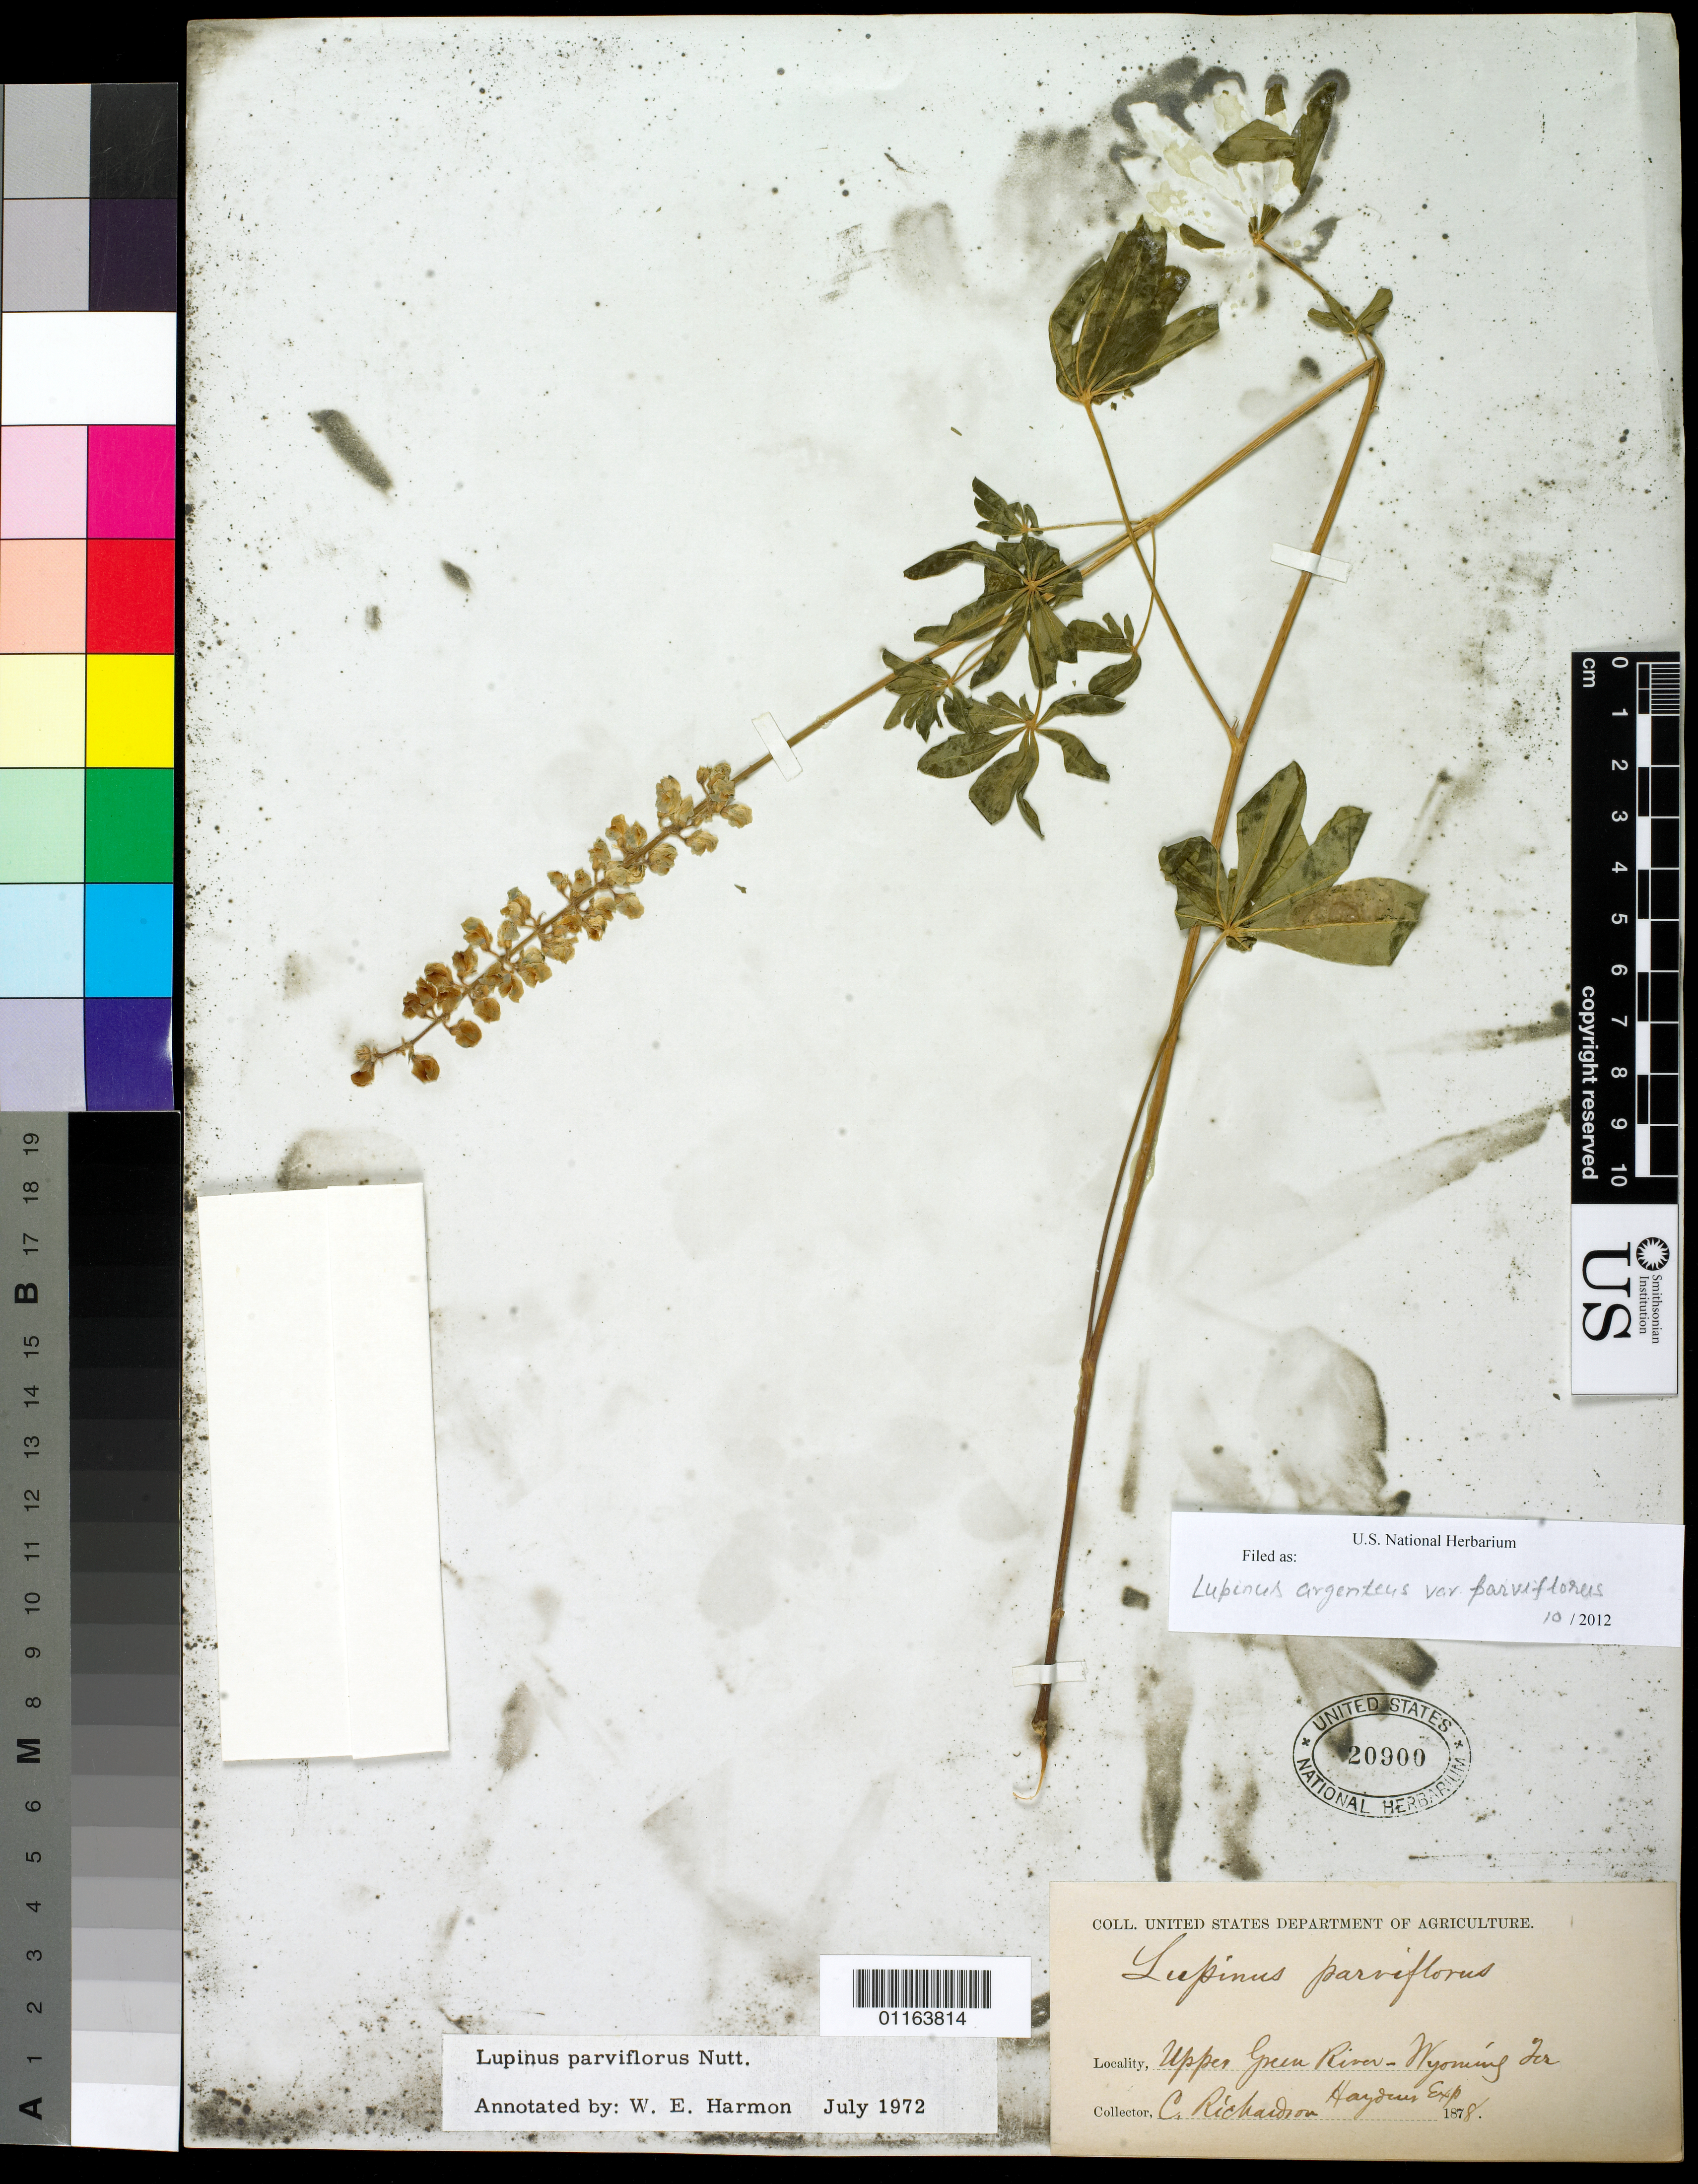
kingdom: Plantae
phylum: Tracheophyta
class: Magnoliopsida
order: Fabales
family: Fabaceae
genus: Lupinus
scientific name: Lupinus argenteus var. parviflorus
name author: (Nutt. ex Hook. & Arn.) C.L. Hitchc.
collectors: C. Richardson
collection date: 1878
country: United States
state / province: Wyoming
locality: Upper Green River, Wyoming Ter.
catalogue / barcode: US 20900